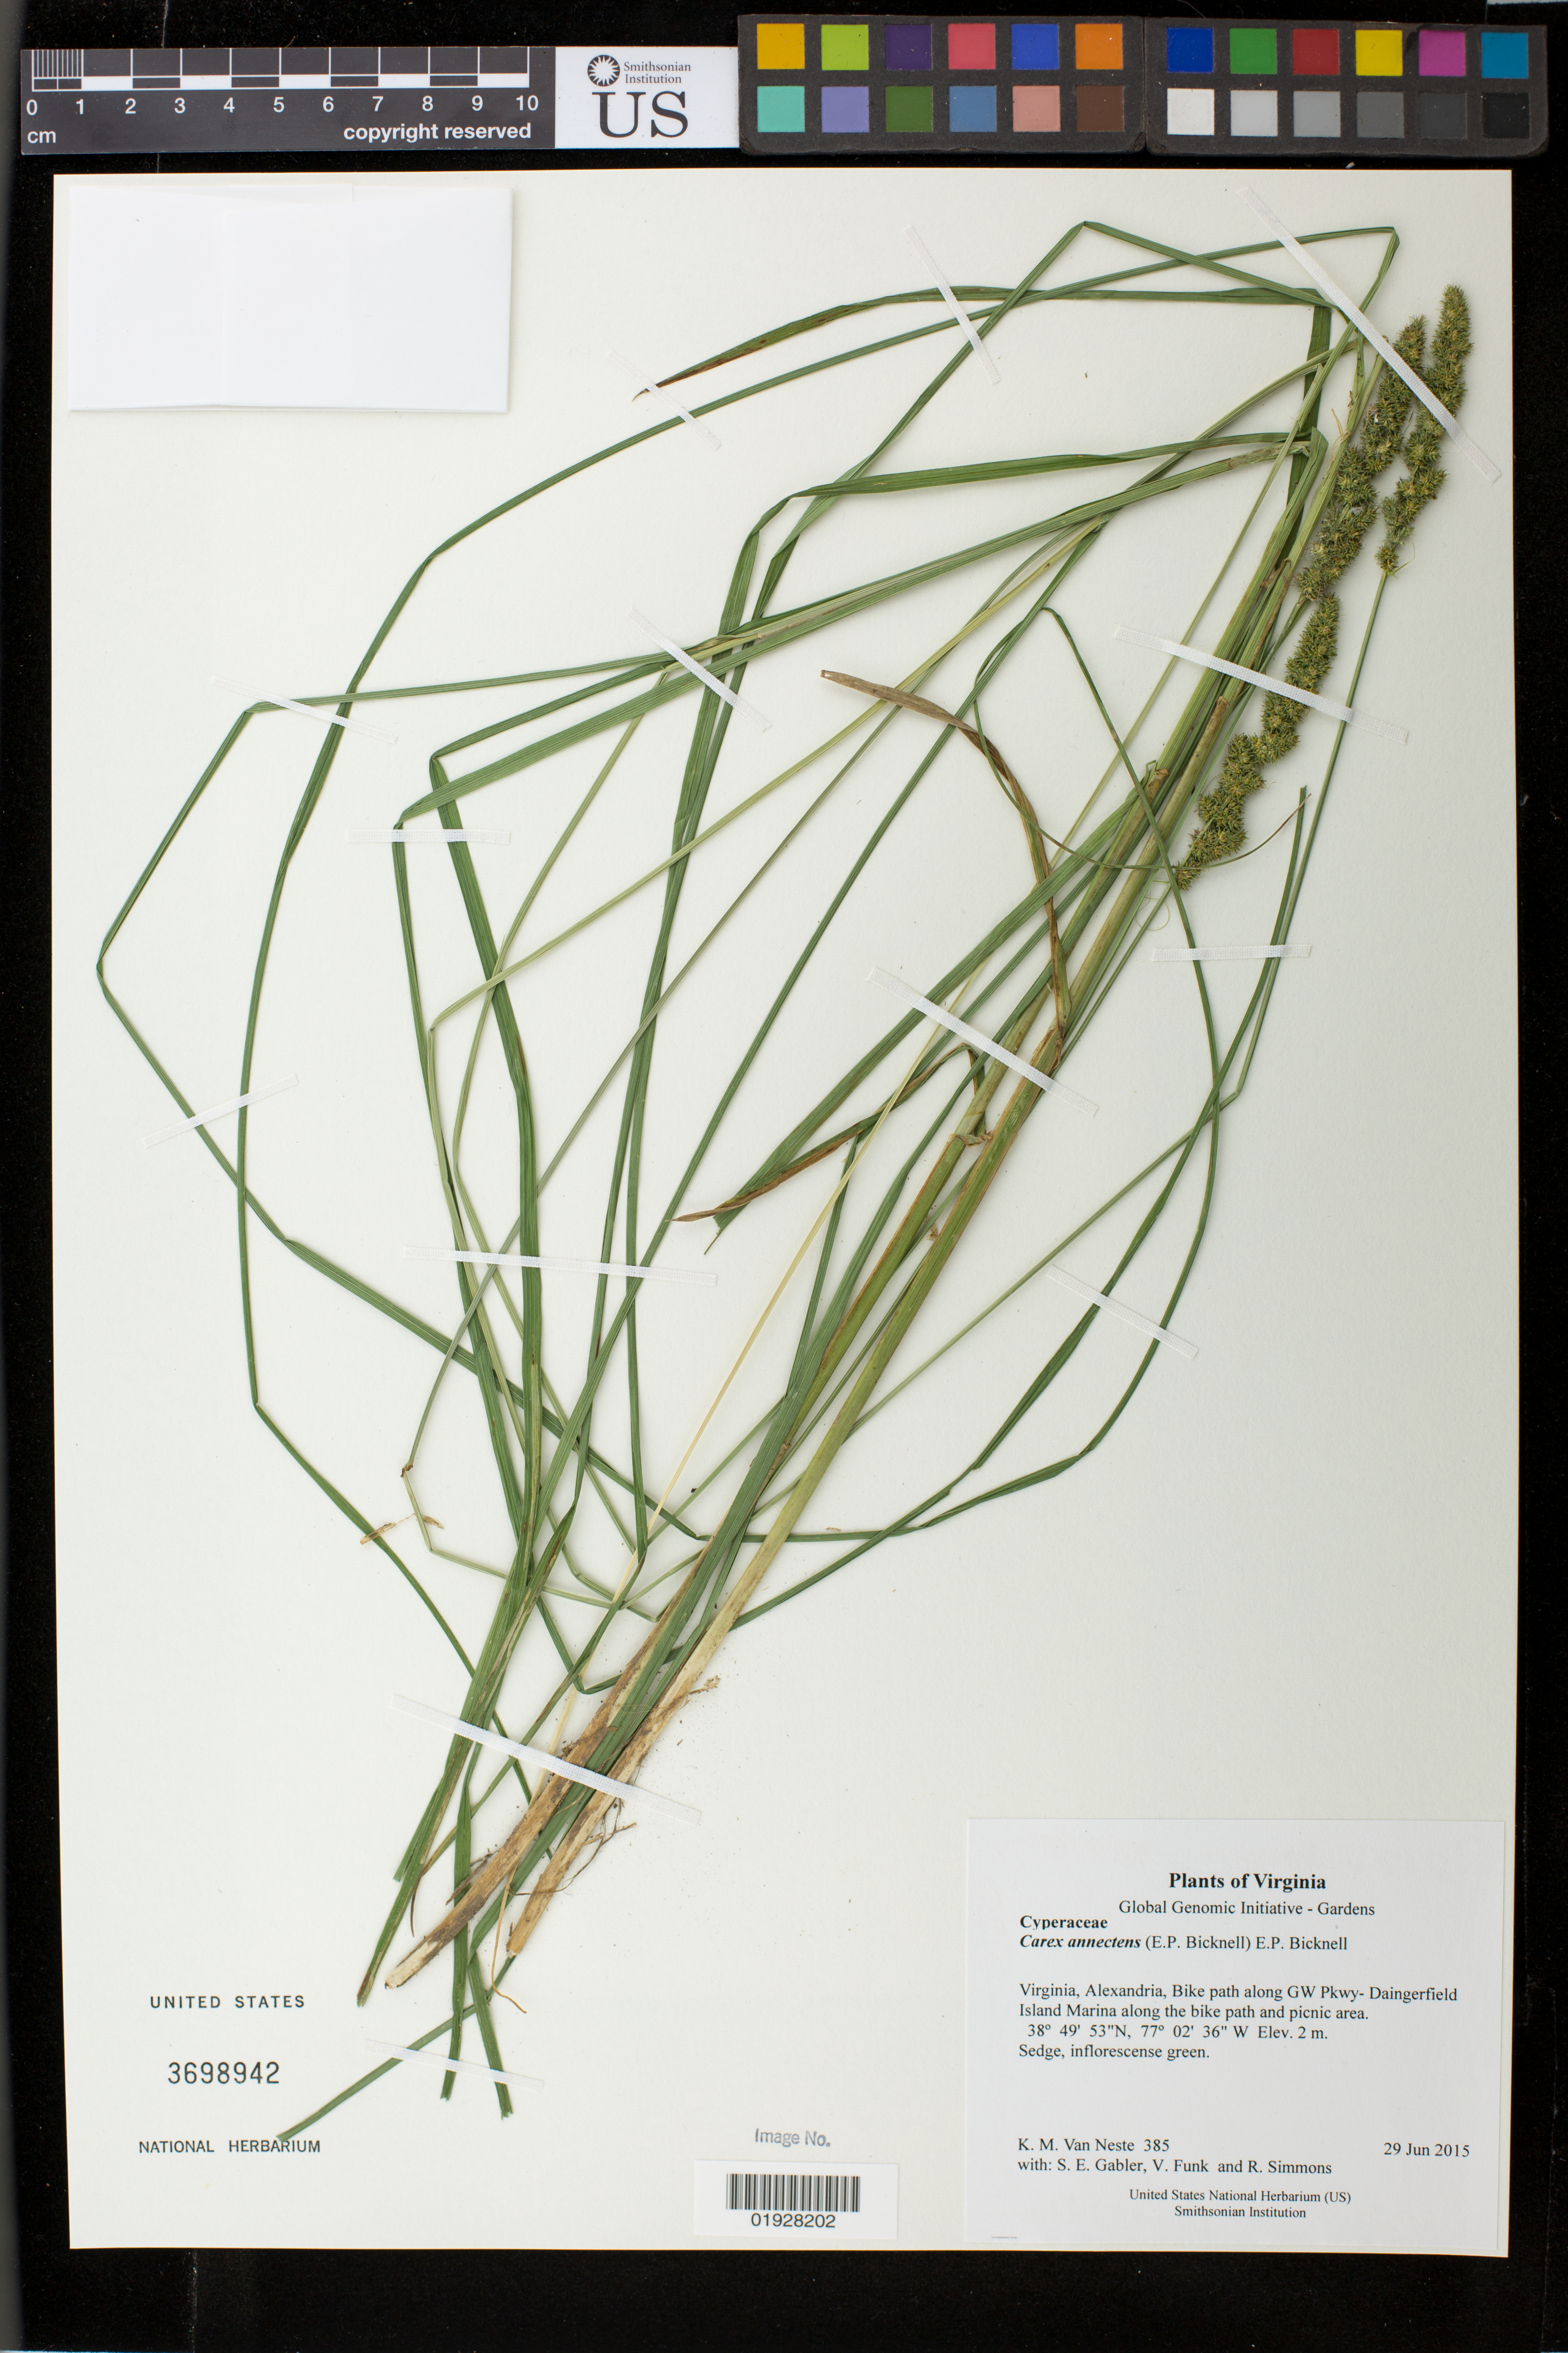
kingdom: Plantae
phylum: Tracheophyta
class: Liliopsida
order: Poales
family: Cyperaceae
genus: Carex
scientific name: Carex vulpinoidea Michx.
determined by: Chapman-Lam, Colin, (CAN), Canadian Museum of Nature (CANADA)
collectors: K. M. Van Neste, S. E. Gabler, V. Funk & R. Simmons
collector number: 385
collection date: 2015-06-29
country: United States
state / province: Virginia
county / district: City of Alexandria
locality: Bike path along GW Pkwy- Dangerfield Island Marina along the bike path and picnic area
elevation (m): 2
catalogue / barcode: US 3698942